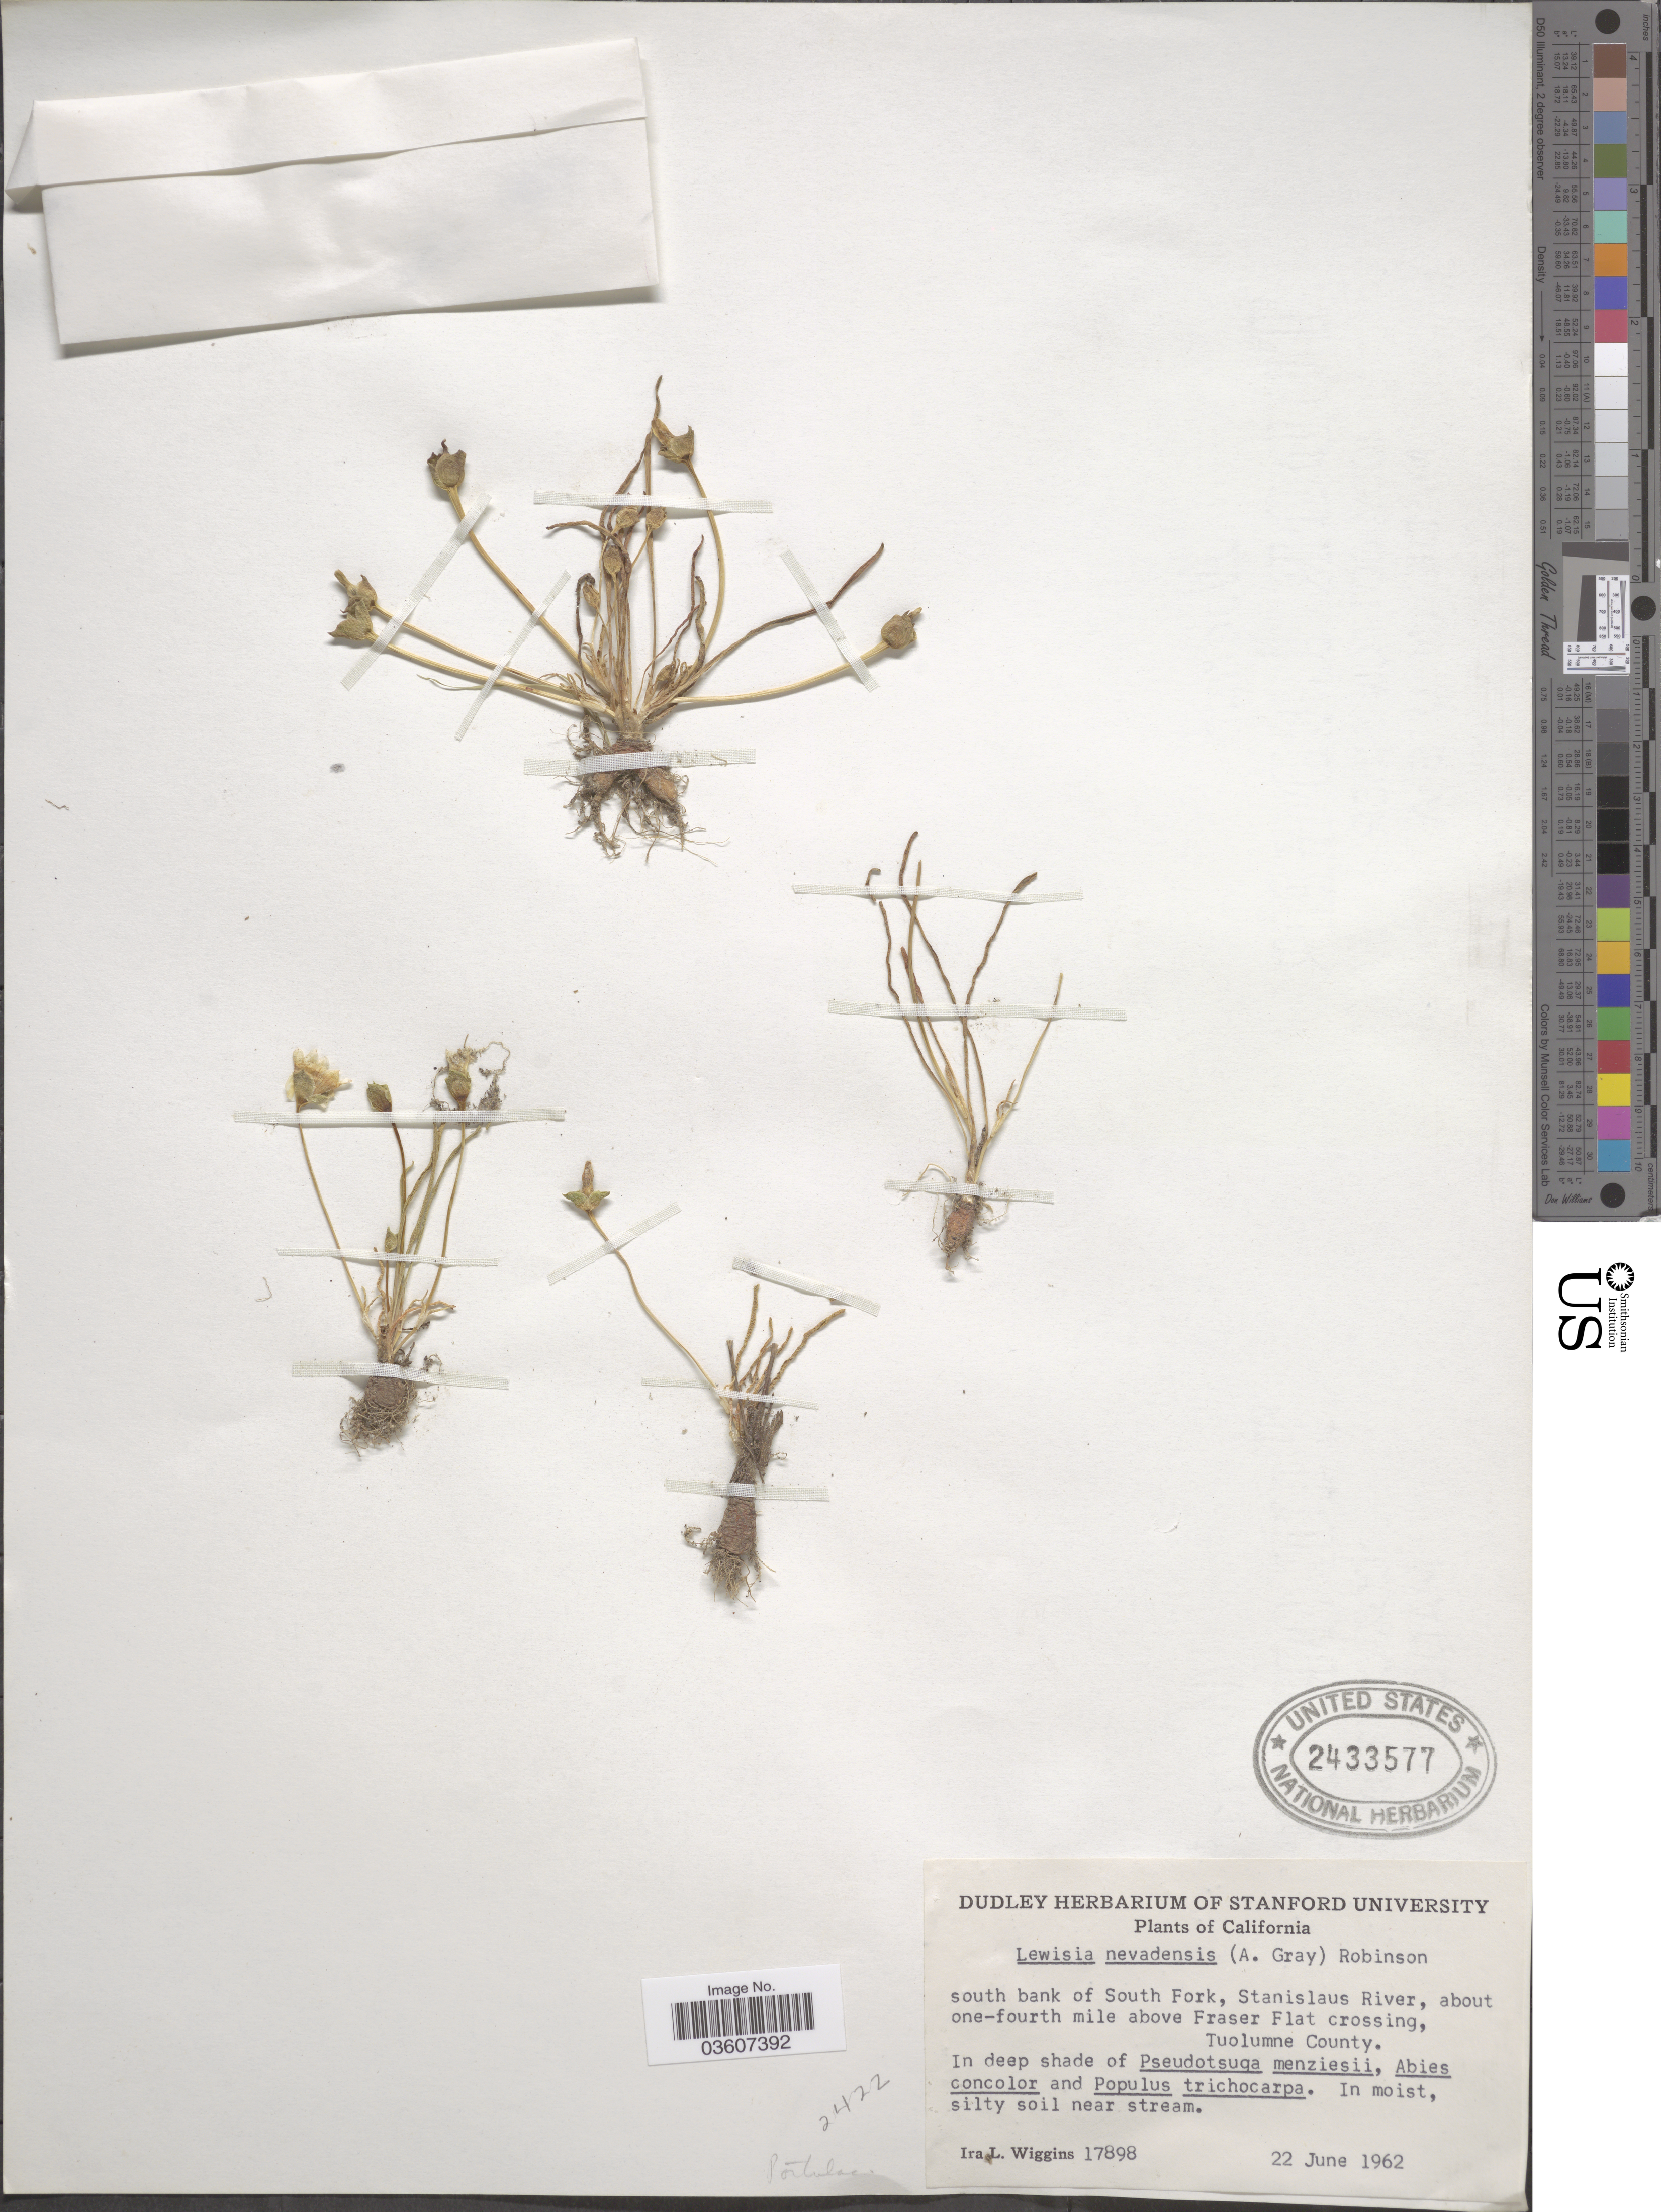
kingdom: Plantae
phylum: Tracheophyta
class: Magnoliopsida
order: Caryophyllales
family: Montiaceae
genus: Lewisia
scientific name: Lewisia nevadensis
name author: (A. Gray) B.L. Rob.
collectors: I. L. Wiggins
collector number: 17898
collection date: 1962-06-22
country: United States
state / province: California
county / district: Tuolumne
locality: South bank of South Fork, Stanislaus River, about one-fourth mile above Fraser Flat crossing, Tuolumne County.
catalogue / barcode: US 2433577